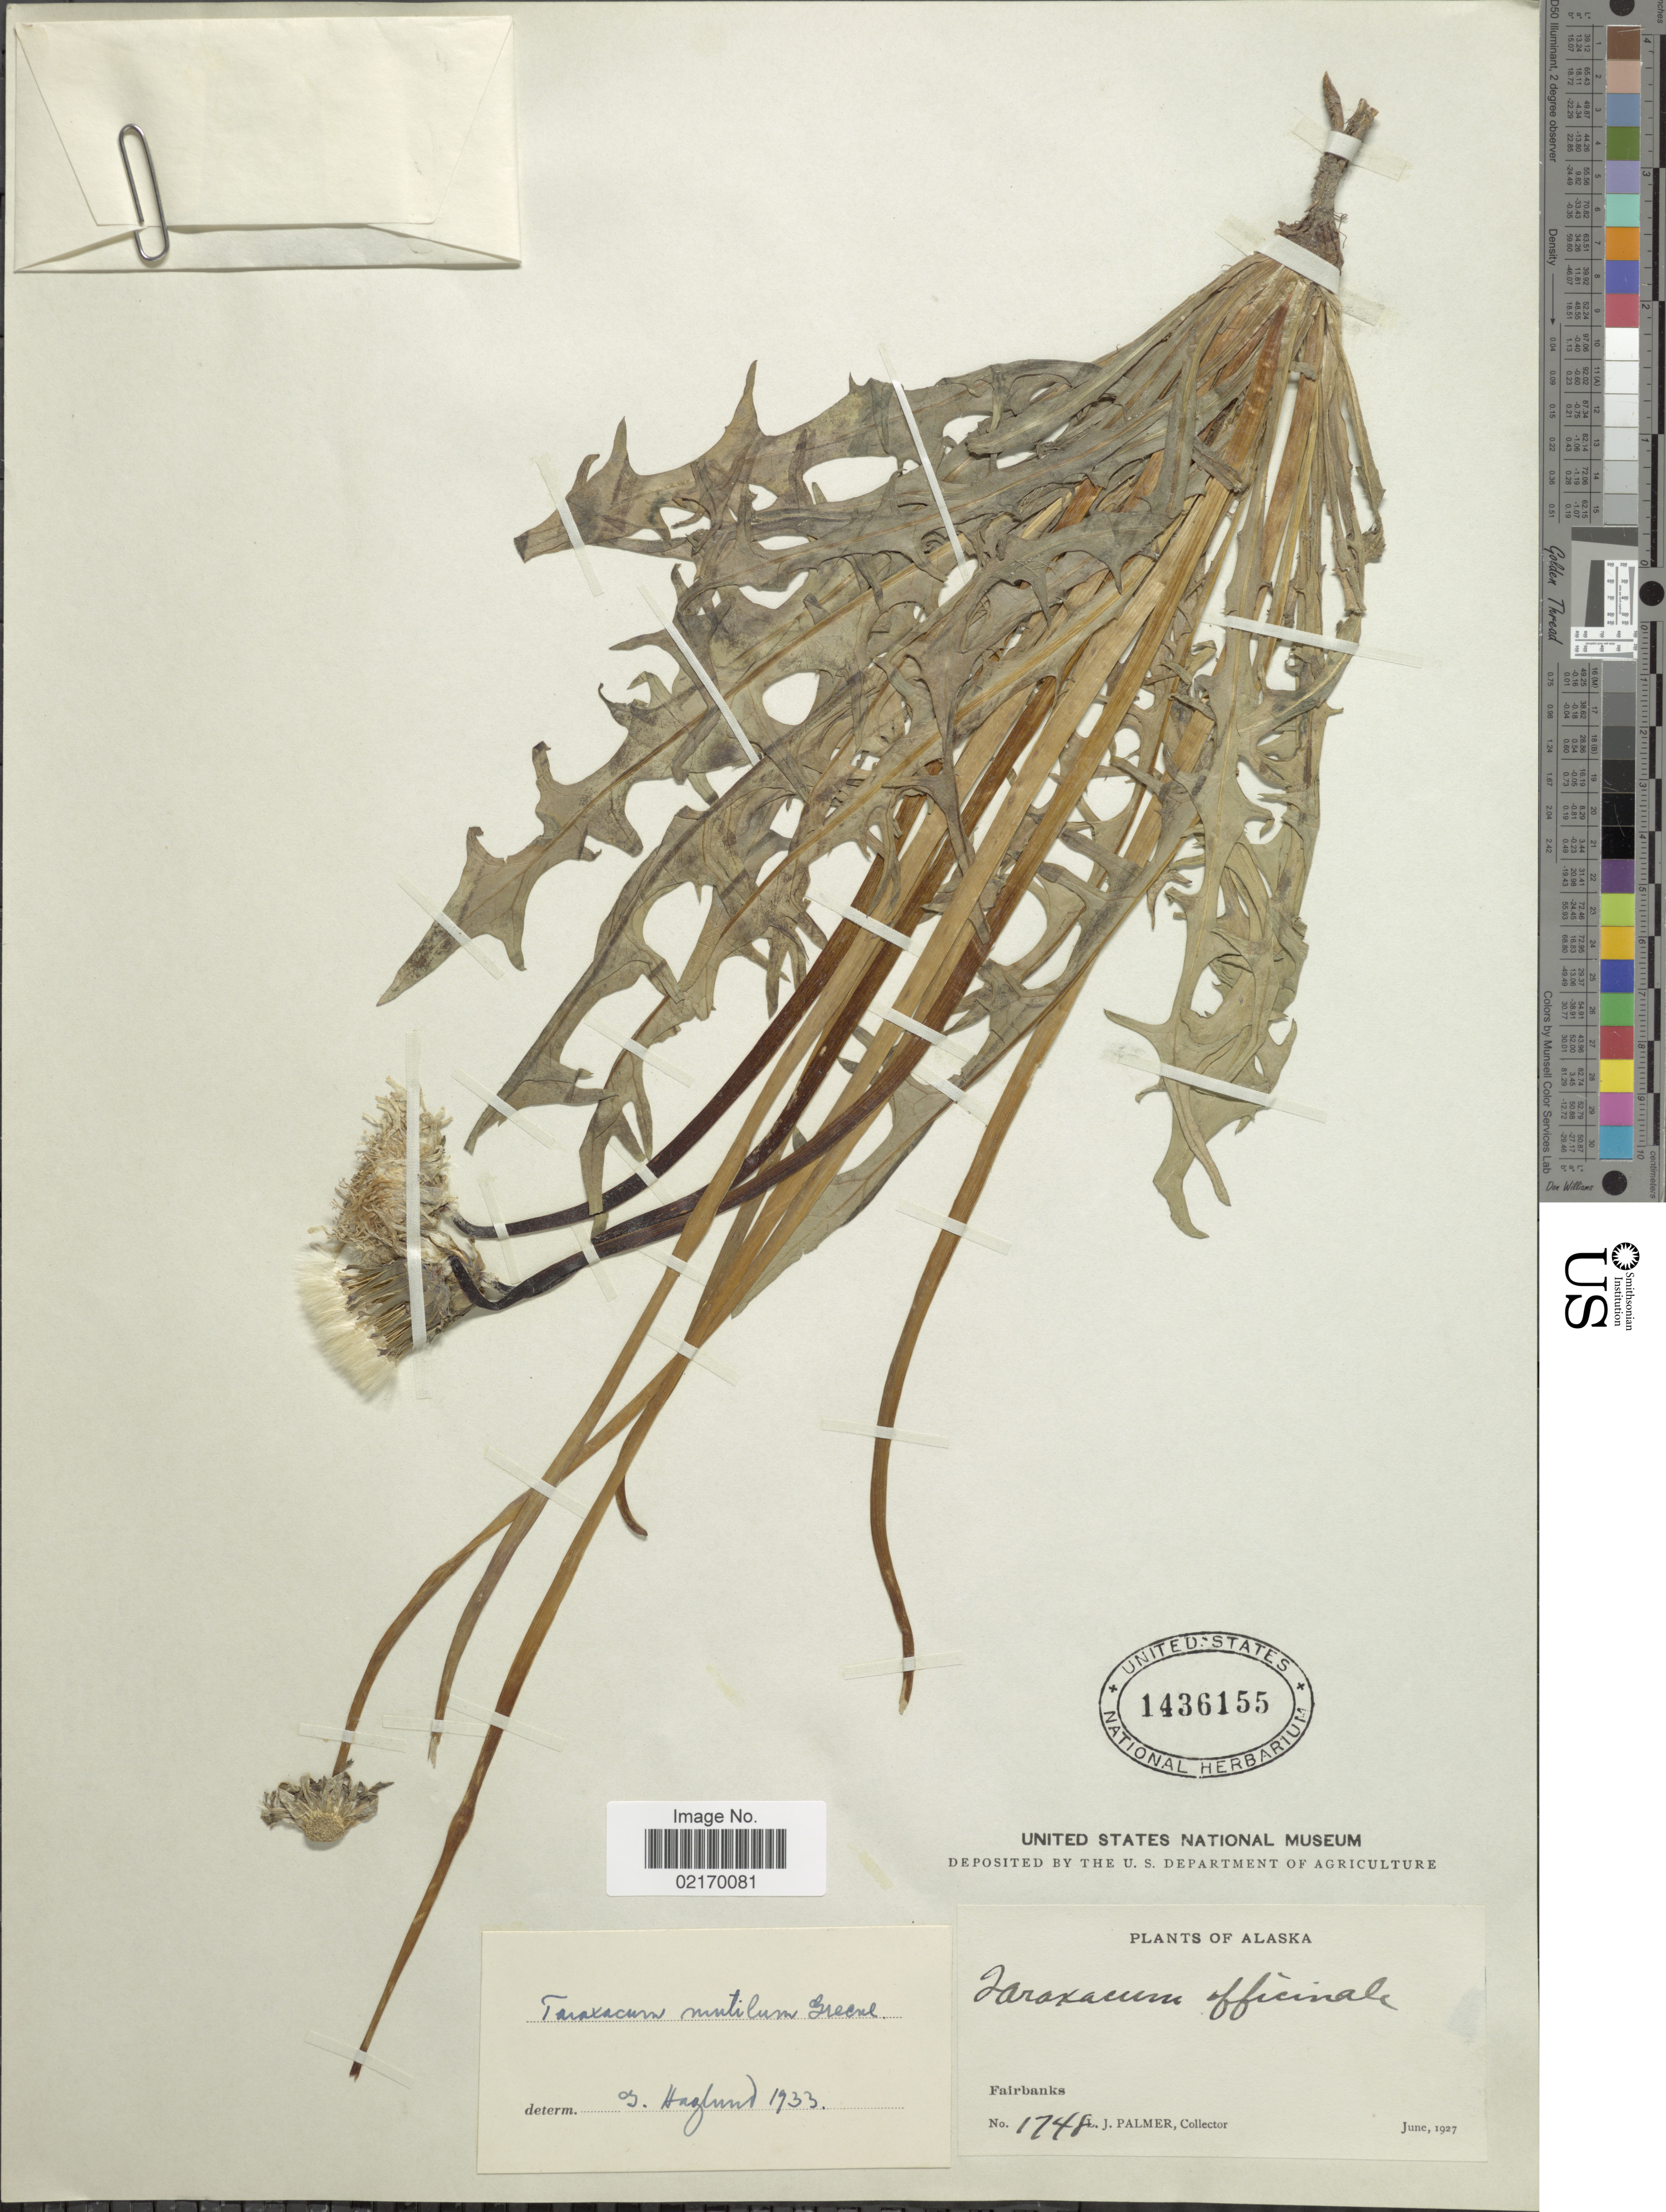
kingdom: Plantae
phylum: Tracheophyta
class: Magnoliopsida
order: Asterales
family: Asteraceae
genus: Taraxacum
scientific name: Taraxacum mutilum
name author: Greene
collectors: L. J. Palmer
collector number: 1748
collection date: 1927-06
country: United States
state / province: Alaska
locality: Fairbanks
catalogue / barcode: US 1436155